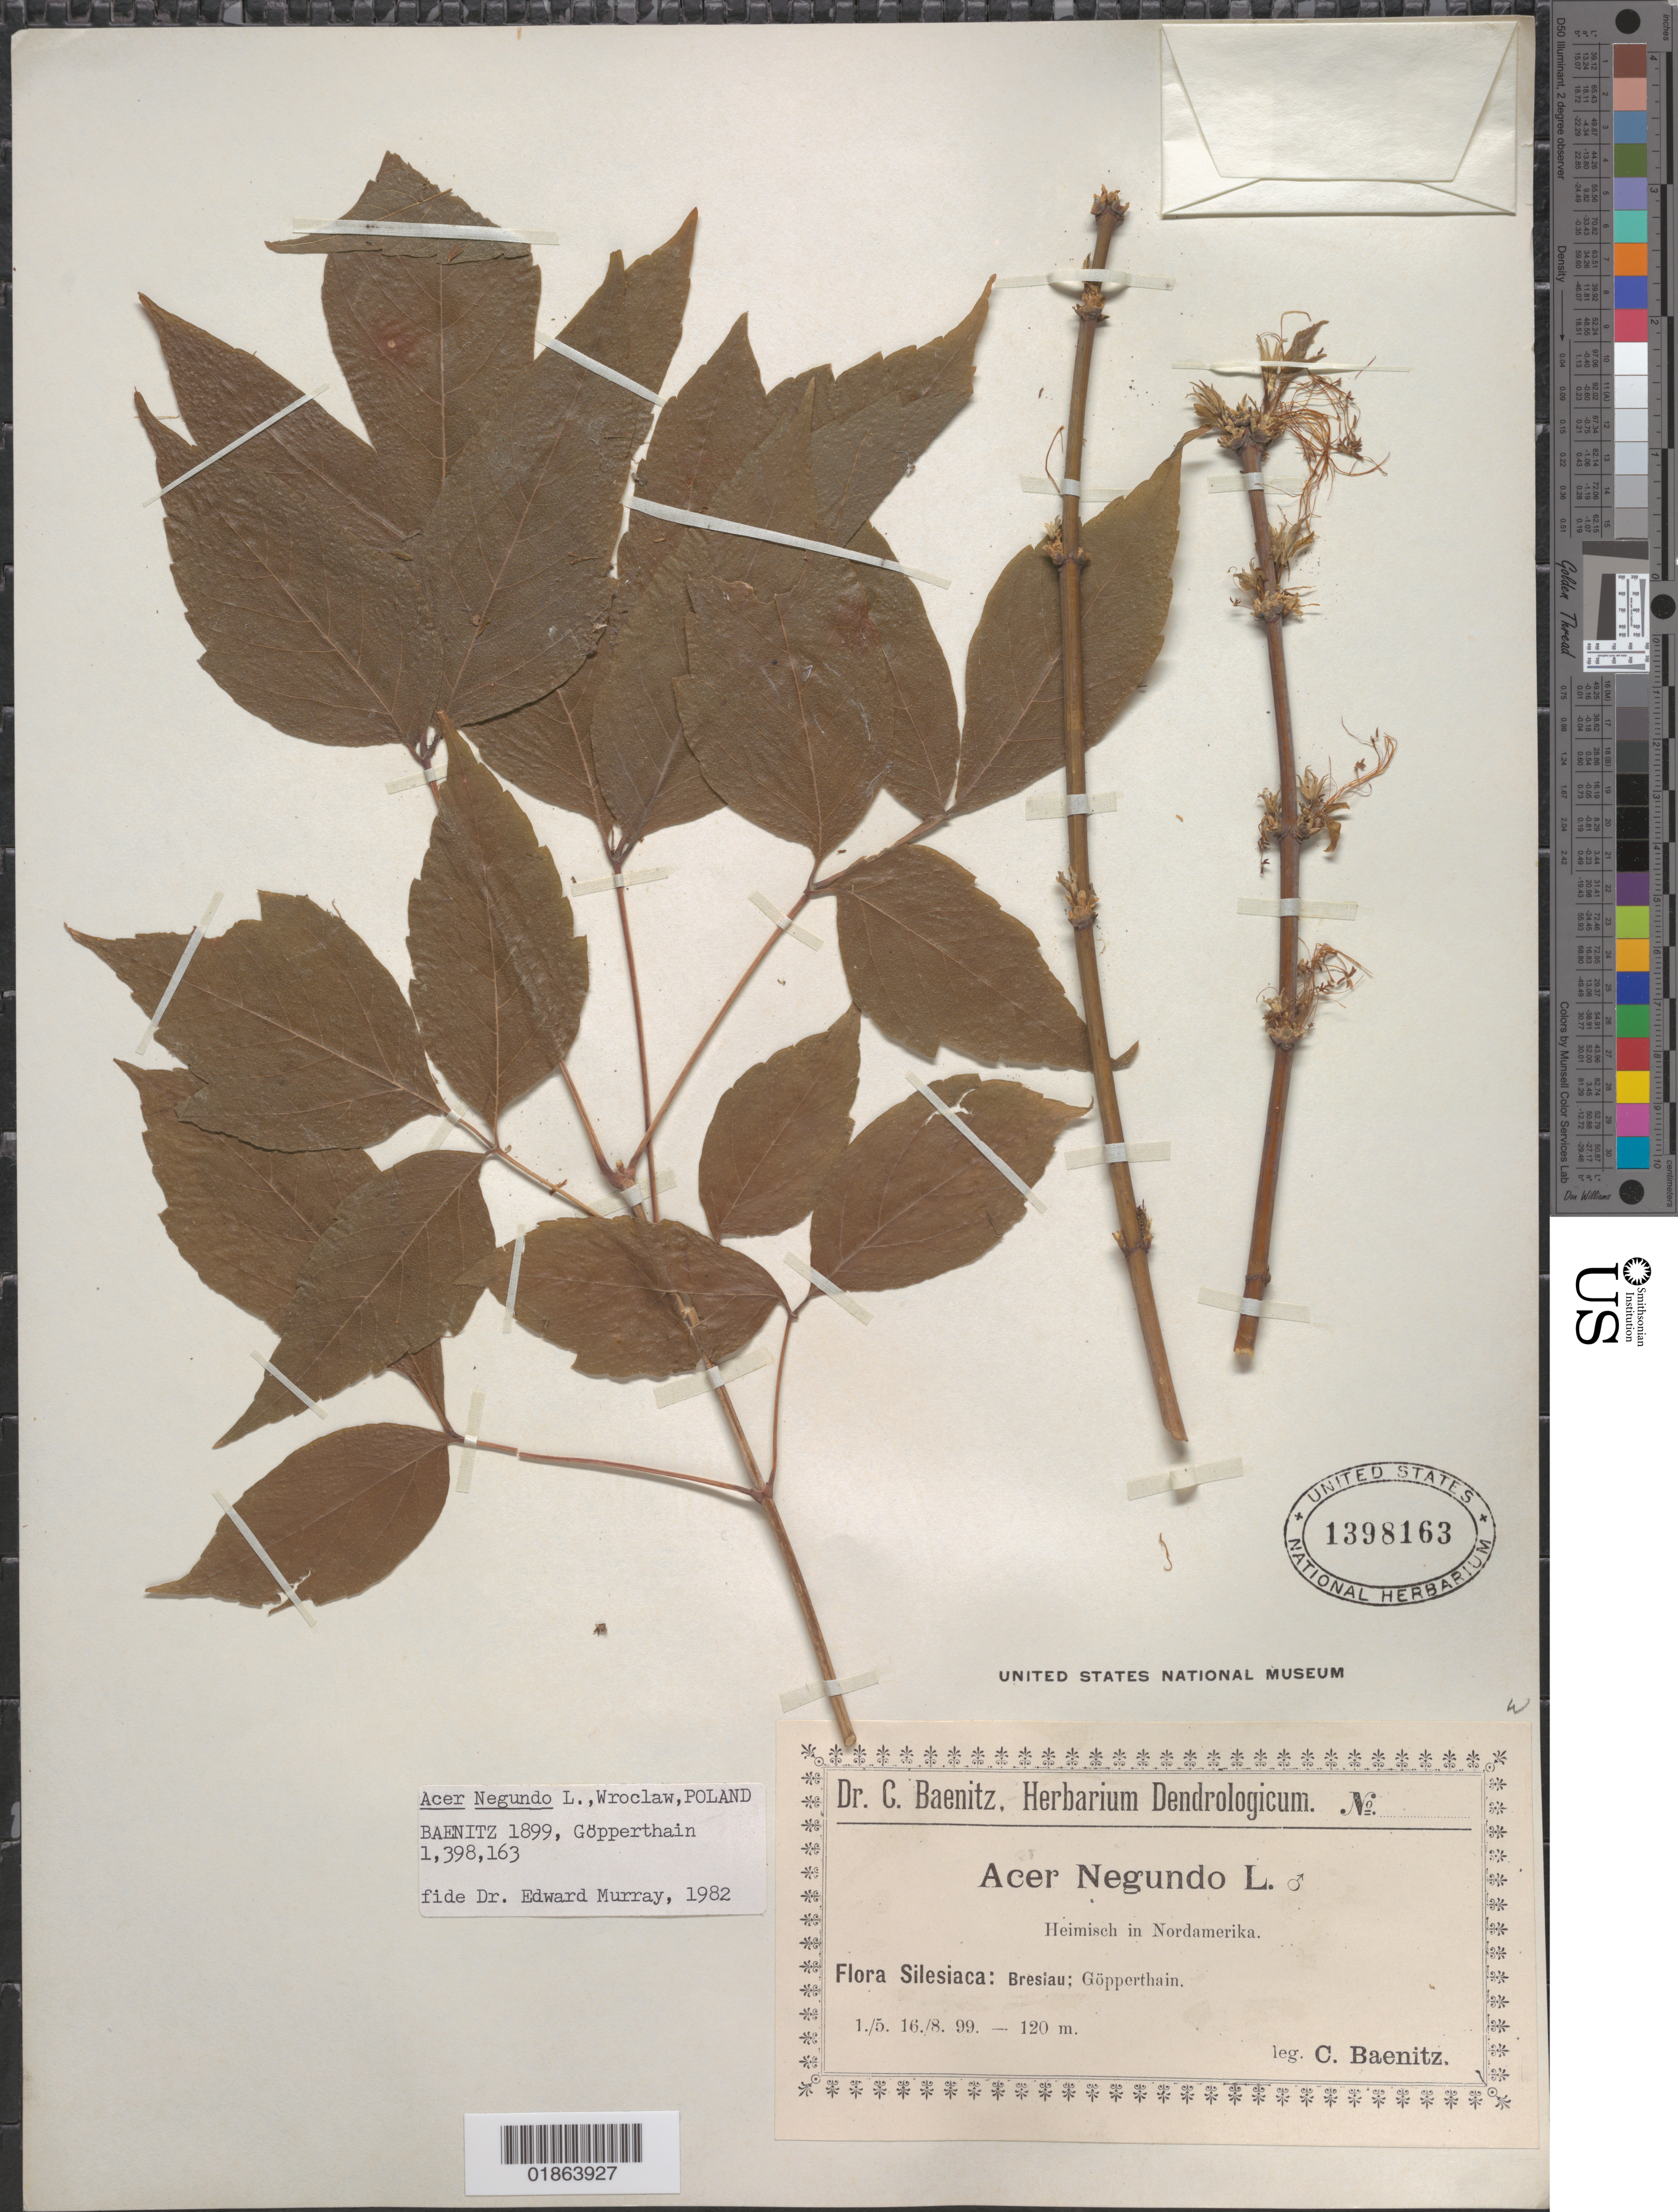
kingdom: Plantae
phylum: Tracheophyta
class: Magnoliopsida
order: Sapindales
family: Sapindaceae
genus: Acer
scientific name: Acer negundo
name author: L.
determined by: Murray, Edward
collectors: C. G. Baenitz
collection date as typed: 1./5. 16./8. 99.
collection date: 1899-05-01,1899-08-16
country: Poland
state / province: Slaskie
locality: Breslau [Wroclaw]: Göpperthain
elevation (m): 120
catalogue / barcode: US 1398163